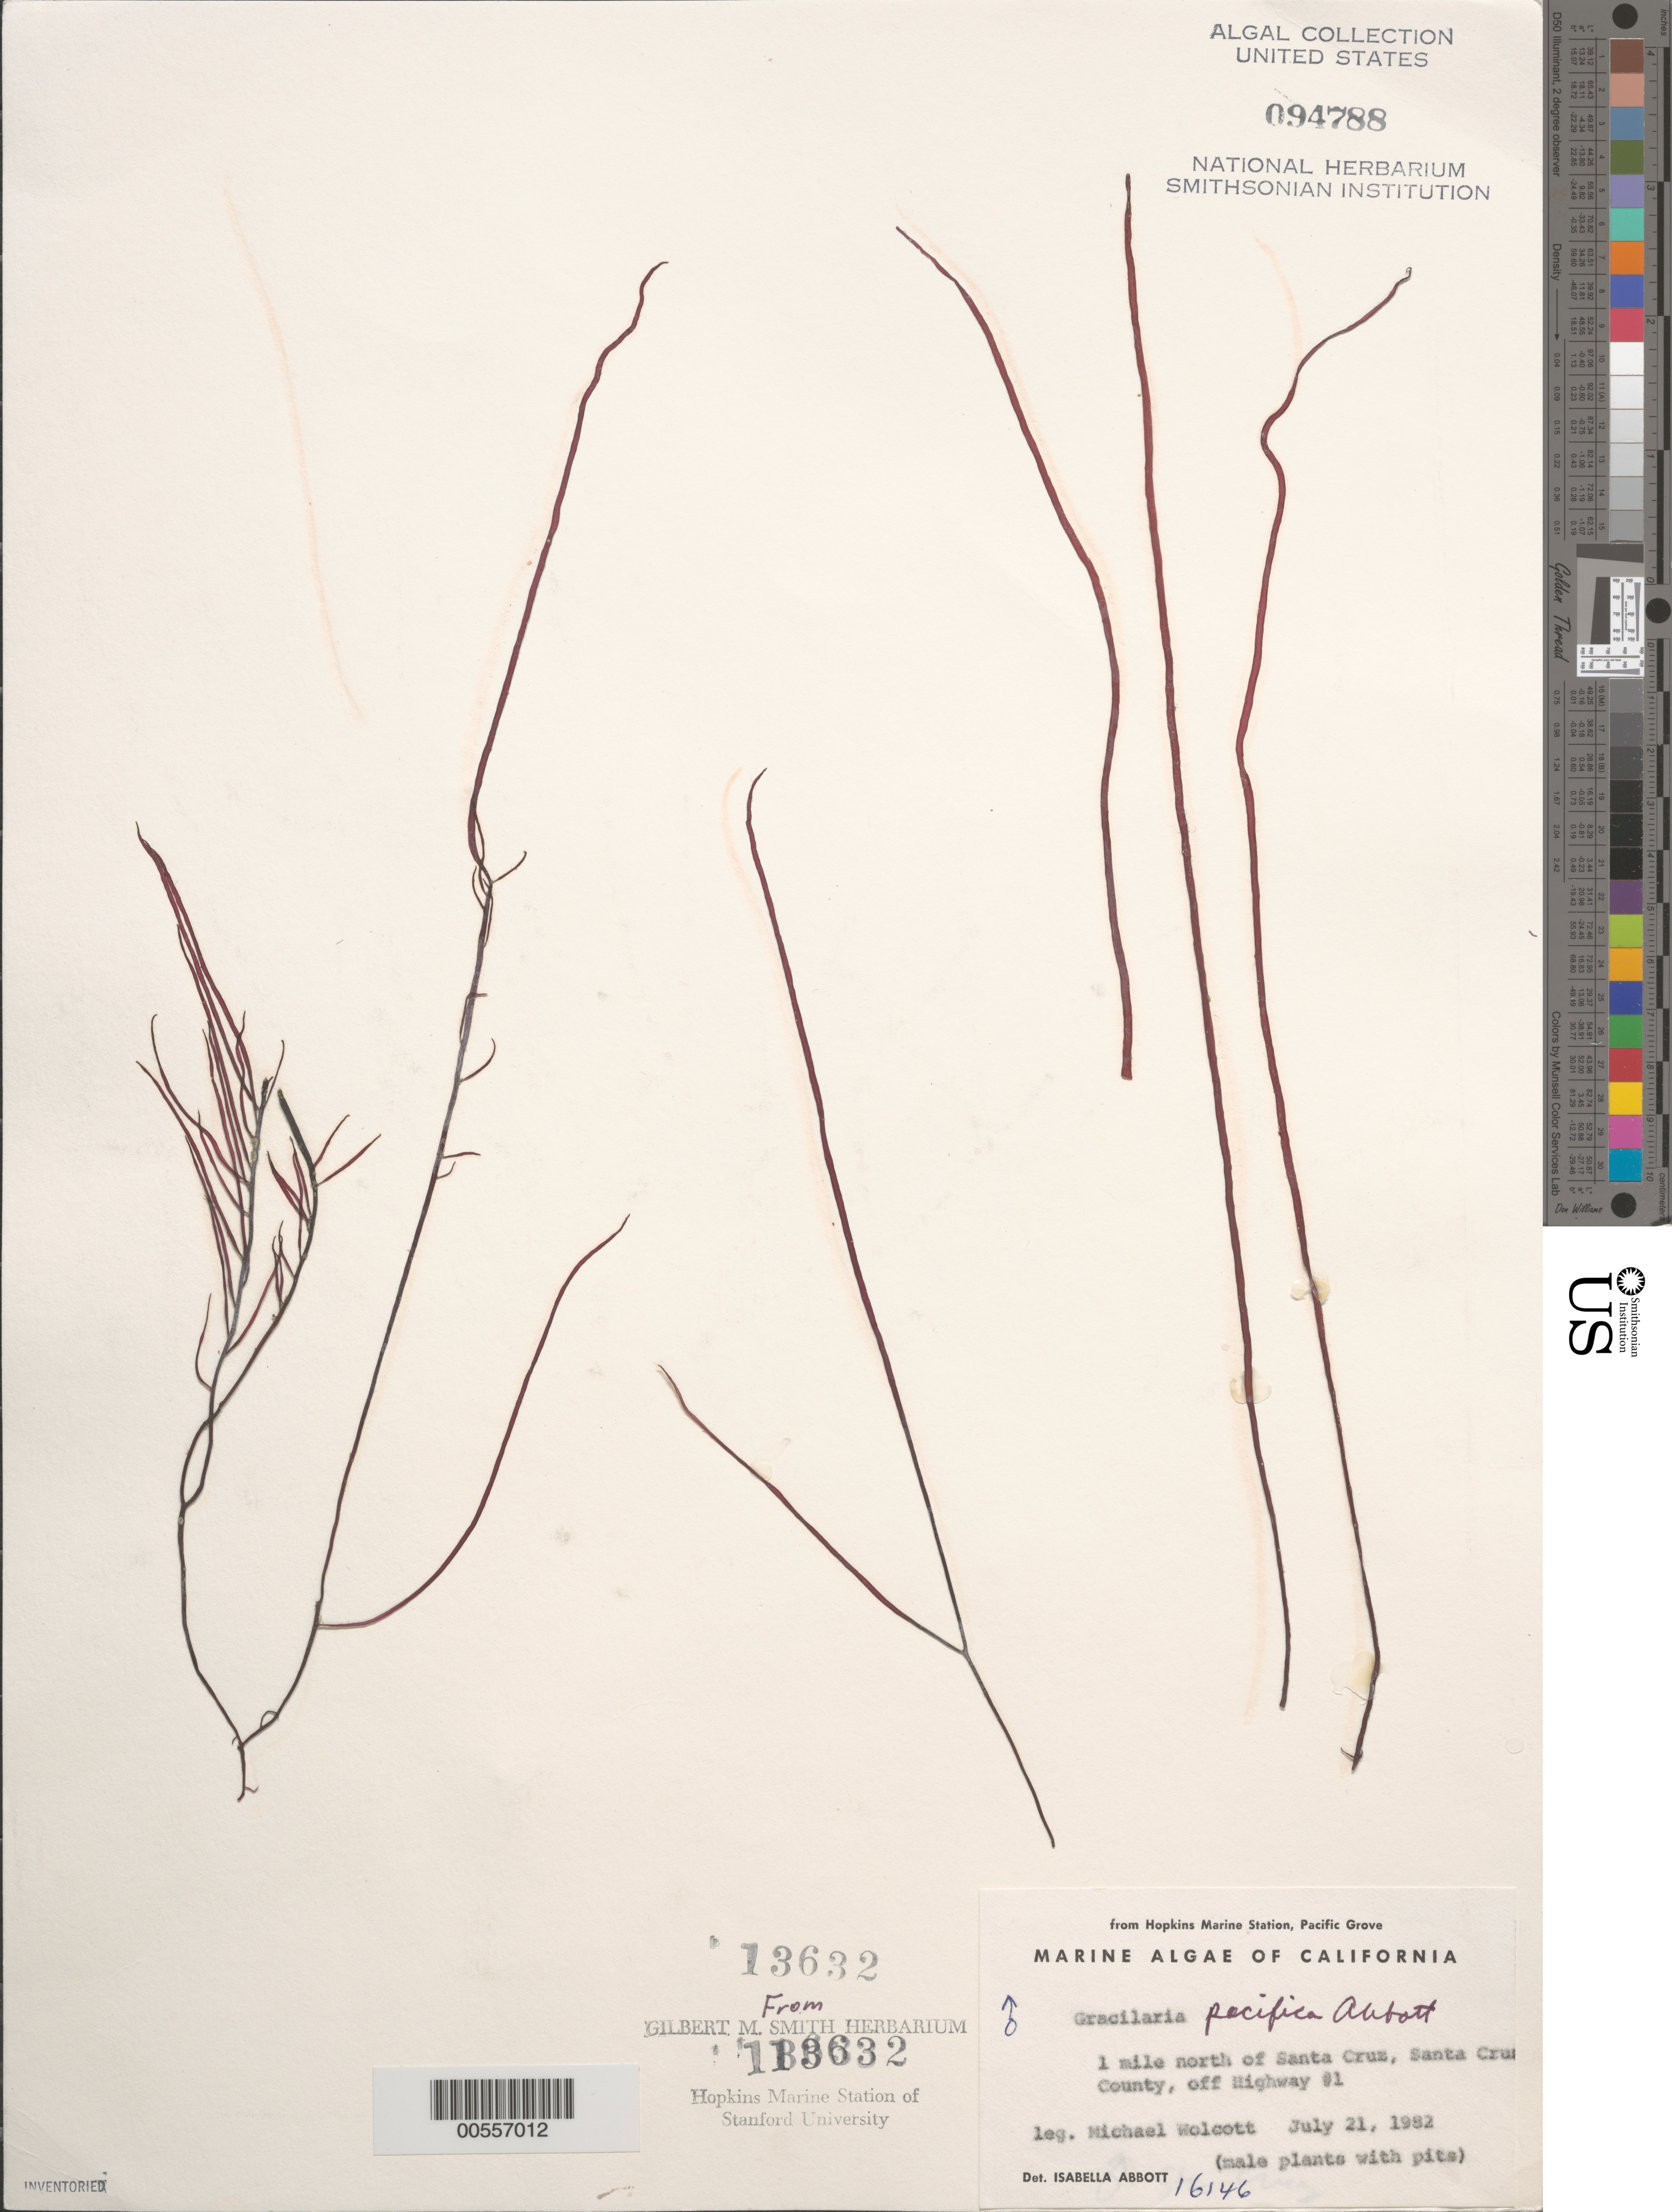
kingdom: Plantae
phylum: Rhodophyta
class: Florideophyceae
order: Gracilariales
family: Gracilariaceae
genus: Gracilaria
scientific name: Gracilaria pacifica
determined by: Abbott, Isabella A.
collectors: M. Wolcott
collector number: IAA 16146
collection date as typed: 21 Jul 1982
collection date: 1982-07-21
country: United States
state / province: California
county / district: Santa Cruz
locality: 1 mile north of Santa Cruz, off Highway 1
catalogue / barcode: US 94788